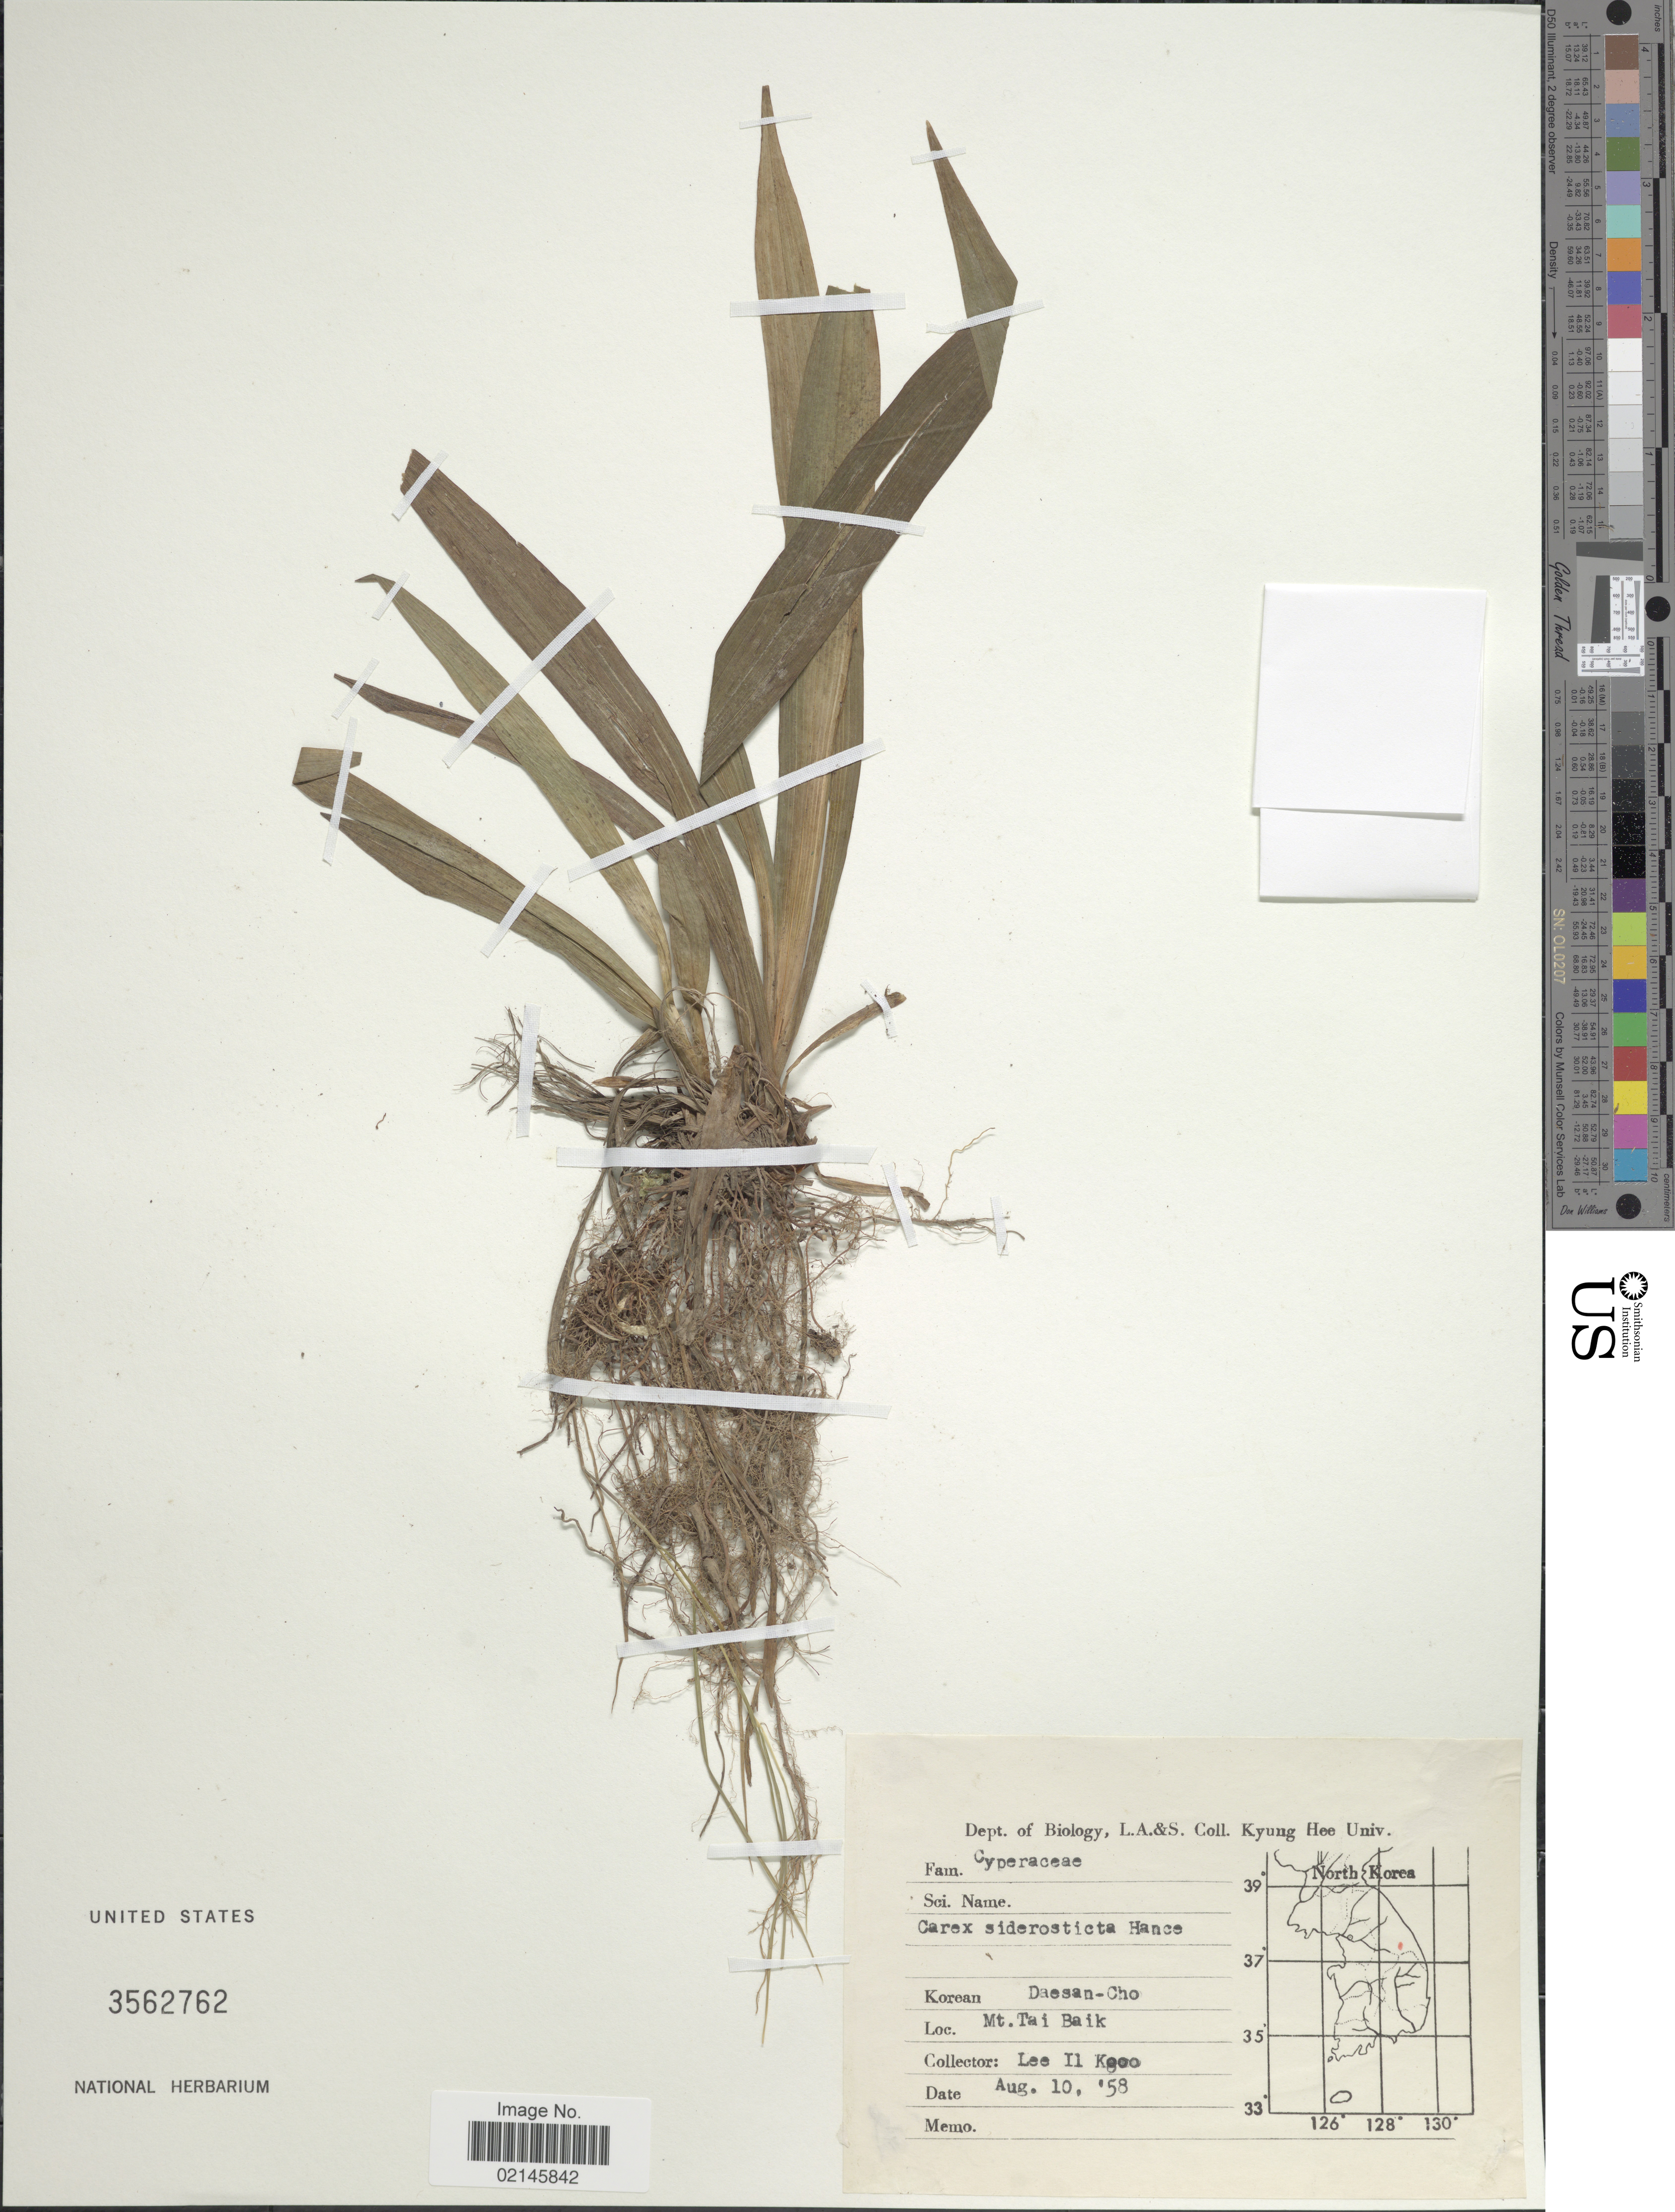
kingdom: Plantae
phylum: Tracheophyta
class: Liliopsida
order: Poales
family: Cyperaceae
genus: Carex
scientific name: Carex siderosticta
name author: Hance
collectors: Il-Ko Lee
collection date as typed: Transcribed d/m/y: 10/8/58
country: South Korea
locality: Mt. Tai Baik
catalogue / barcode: US 3562762